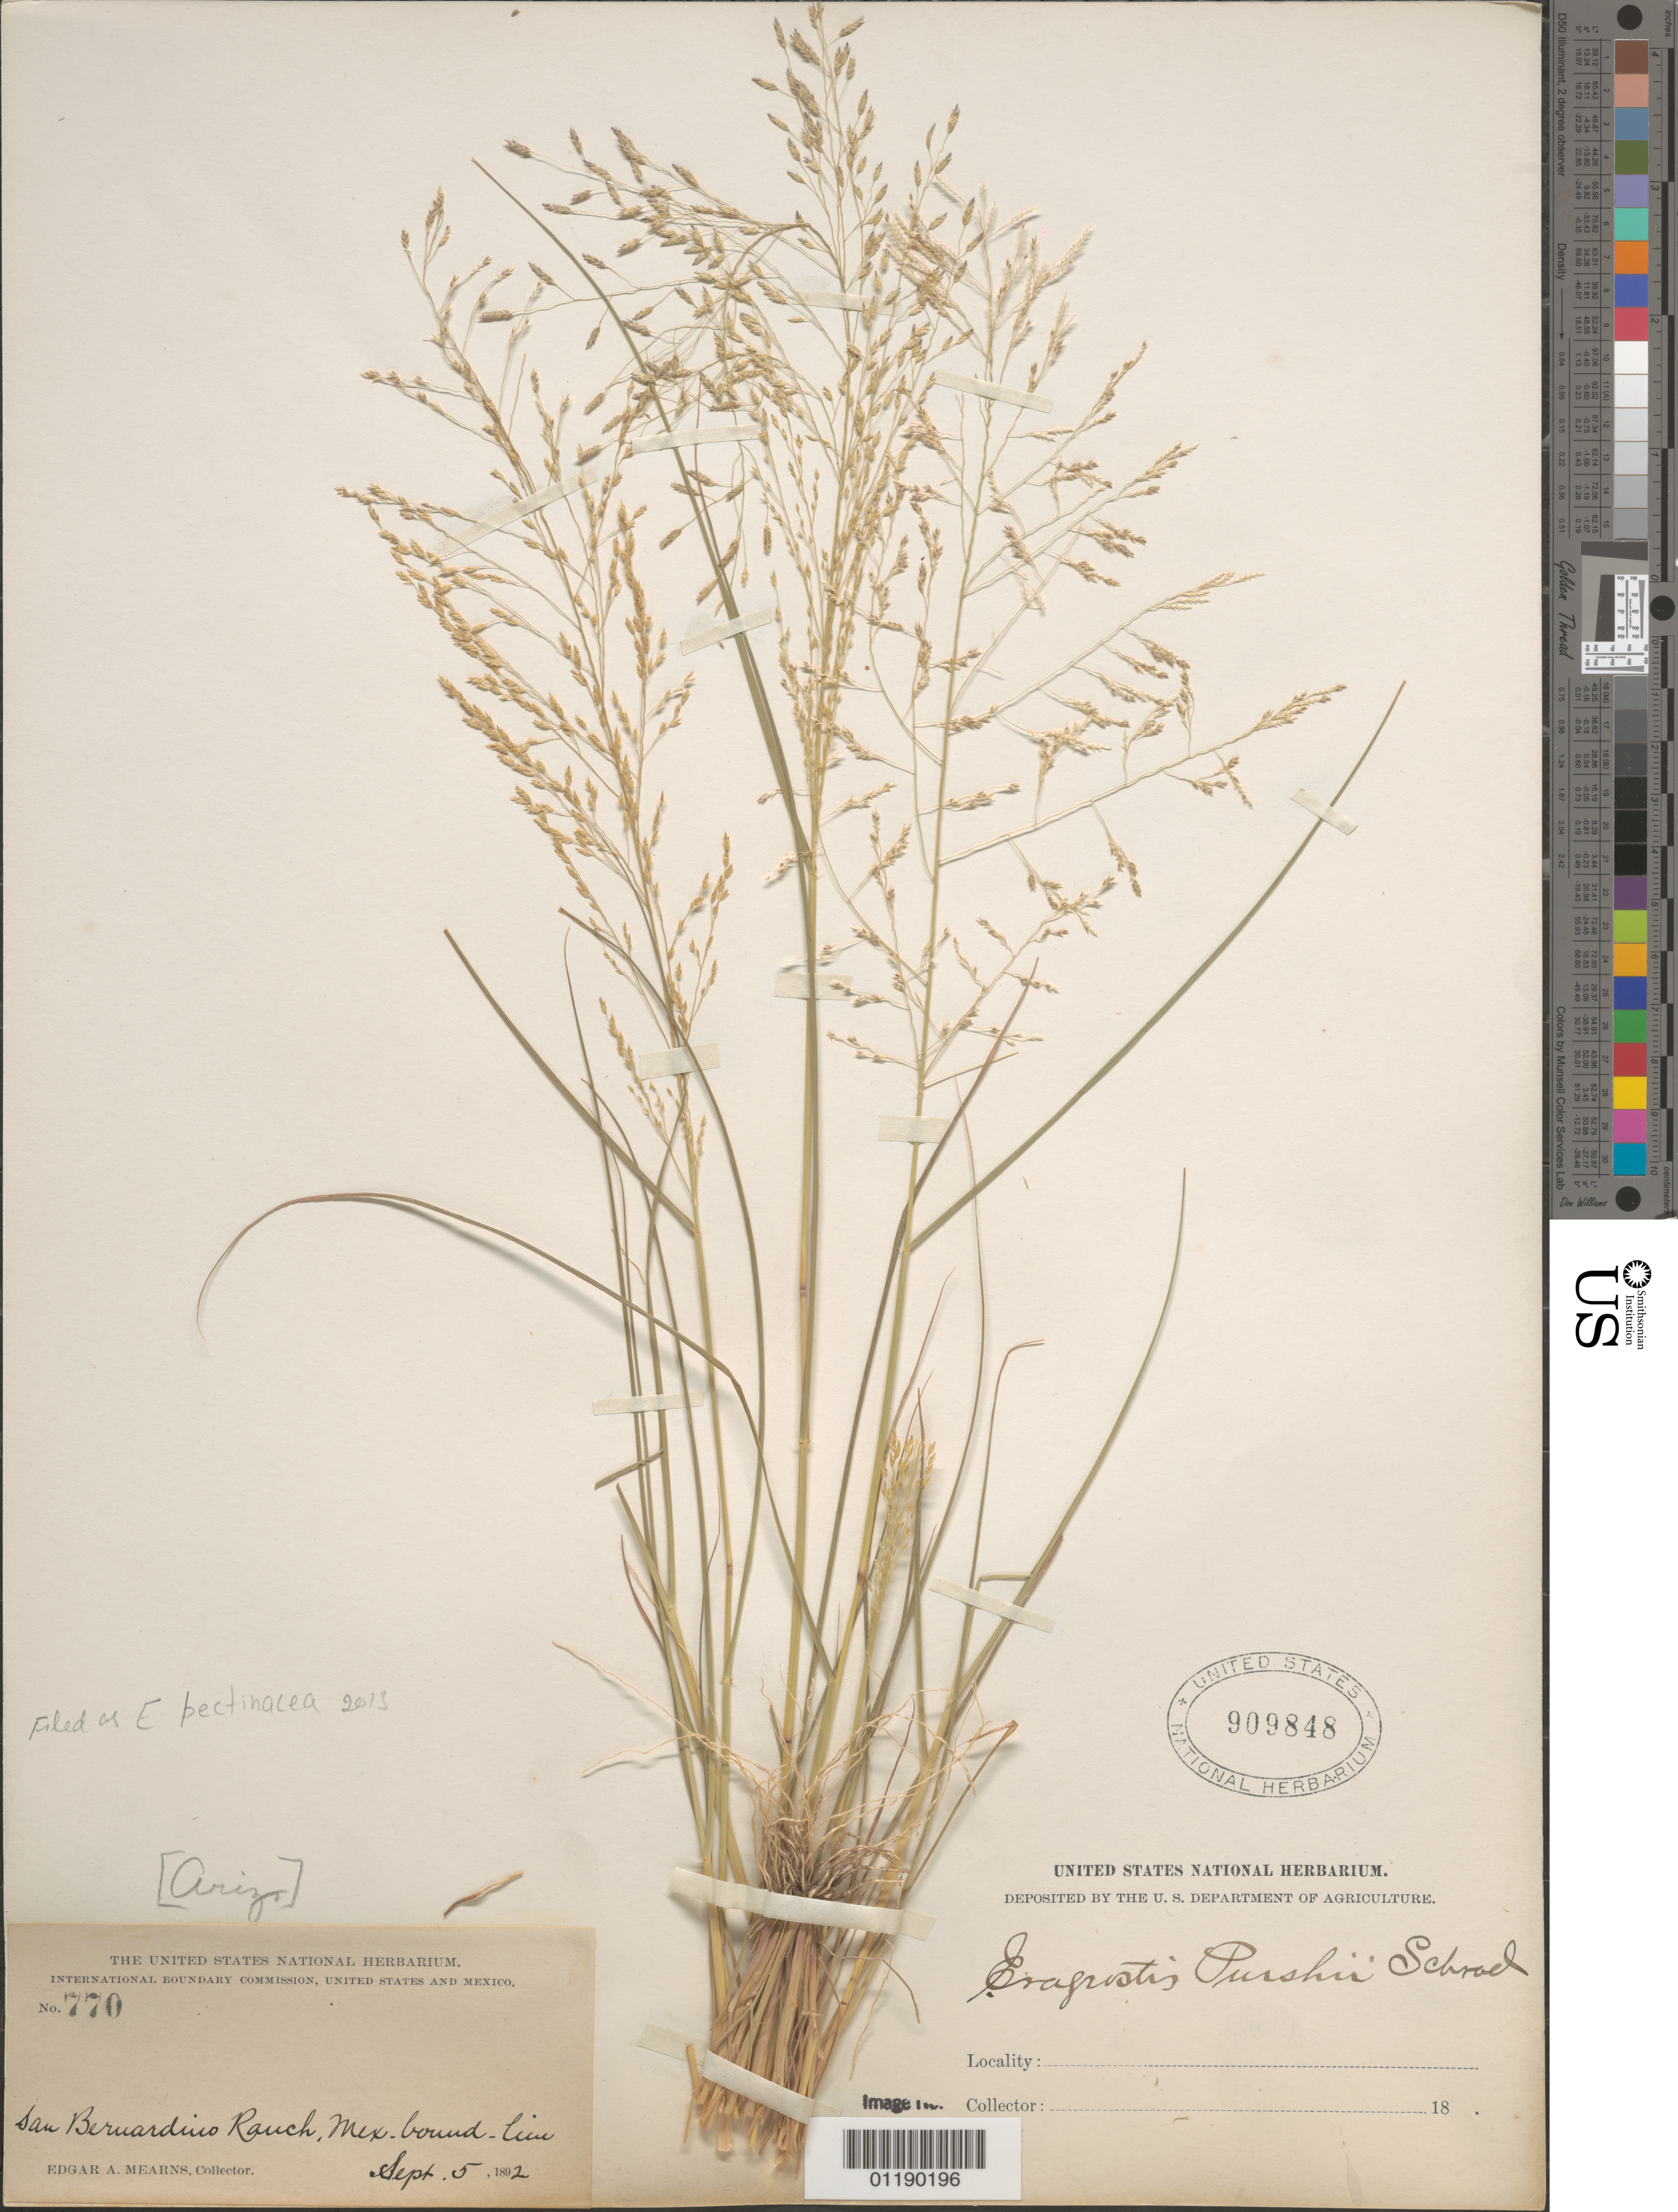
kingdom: Plantae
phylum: Tracheophyta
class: Liliopsida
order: Poales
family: Poaceae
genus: Eragrostis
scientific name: Eragrostis pectinacea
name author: (Michx.) Nees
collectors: E. A. Mearns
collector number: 770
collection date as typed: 5 Sep 1892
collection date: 1892-09-05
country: United States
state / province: Arizona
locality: San Bernardino Ranch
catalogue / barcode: US 909848